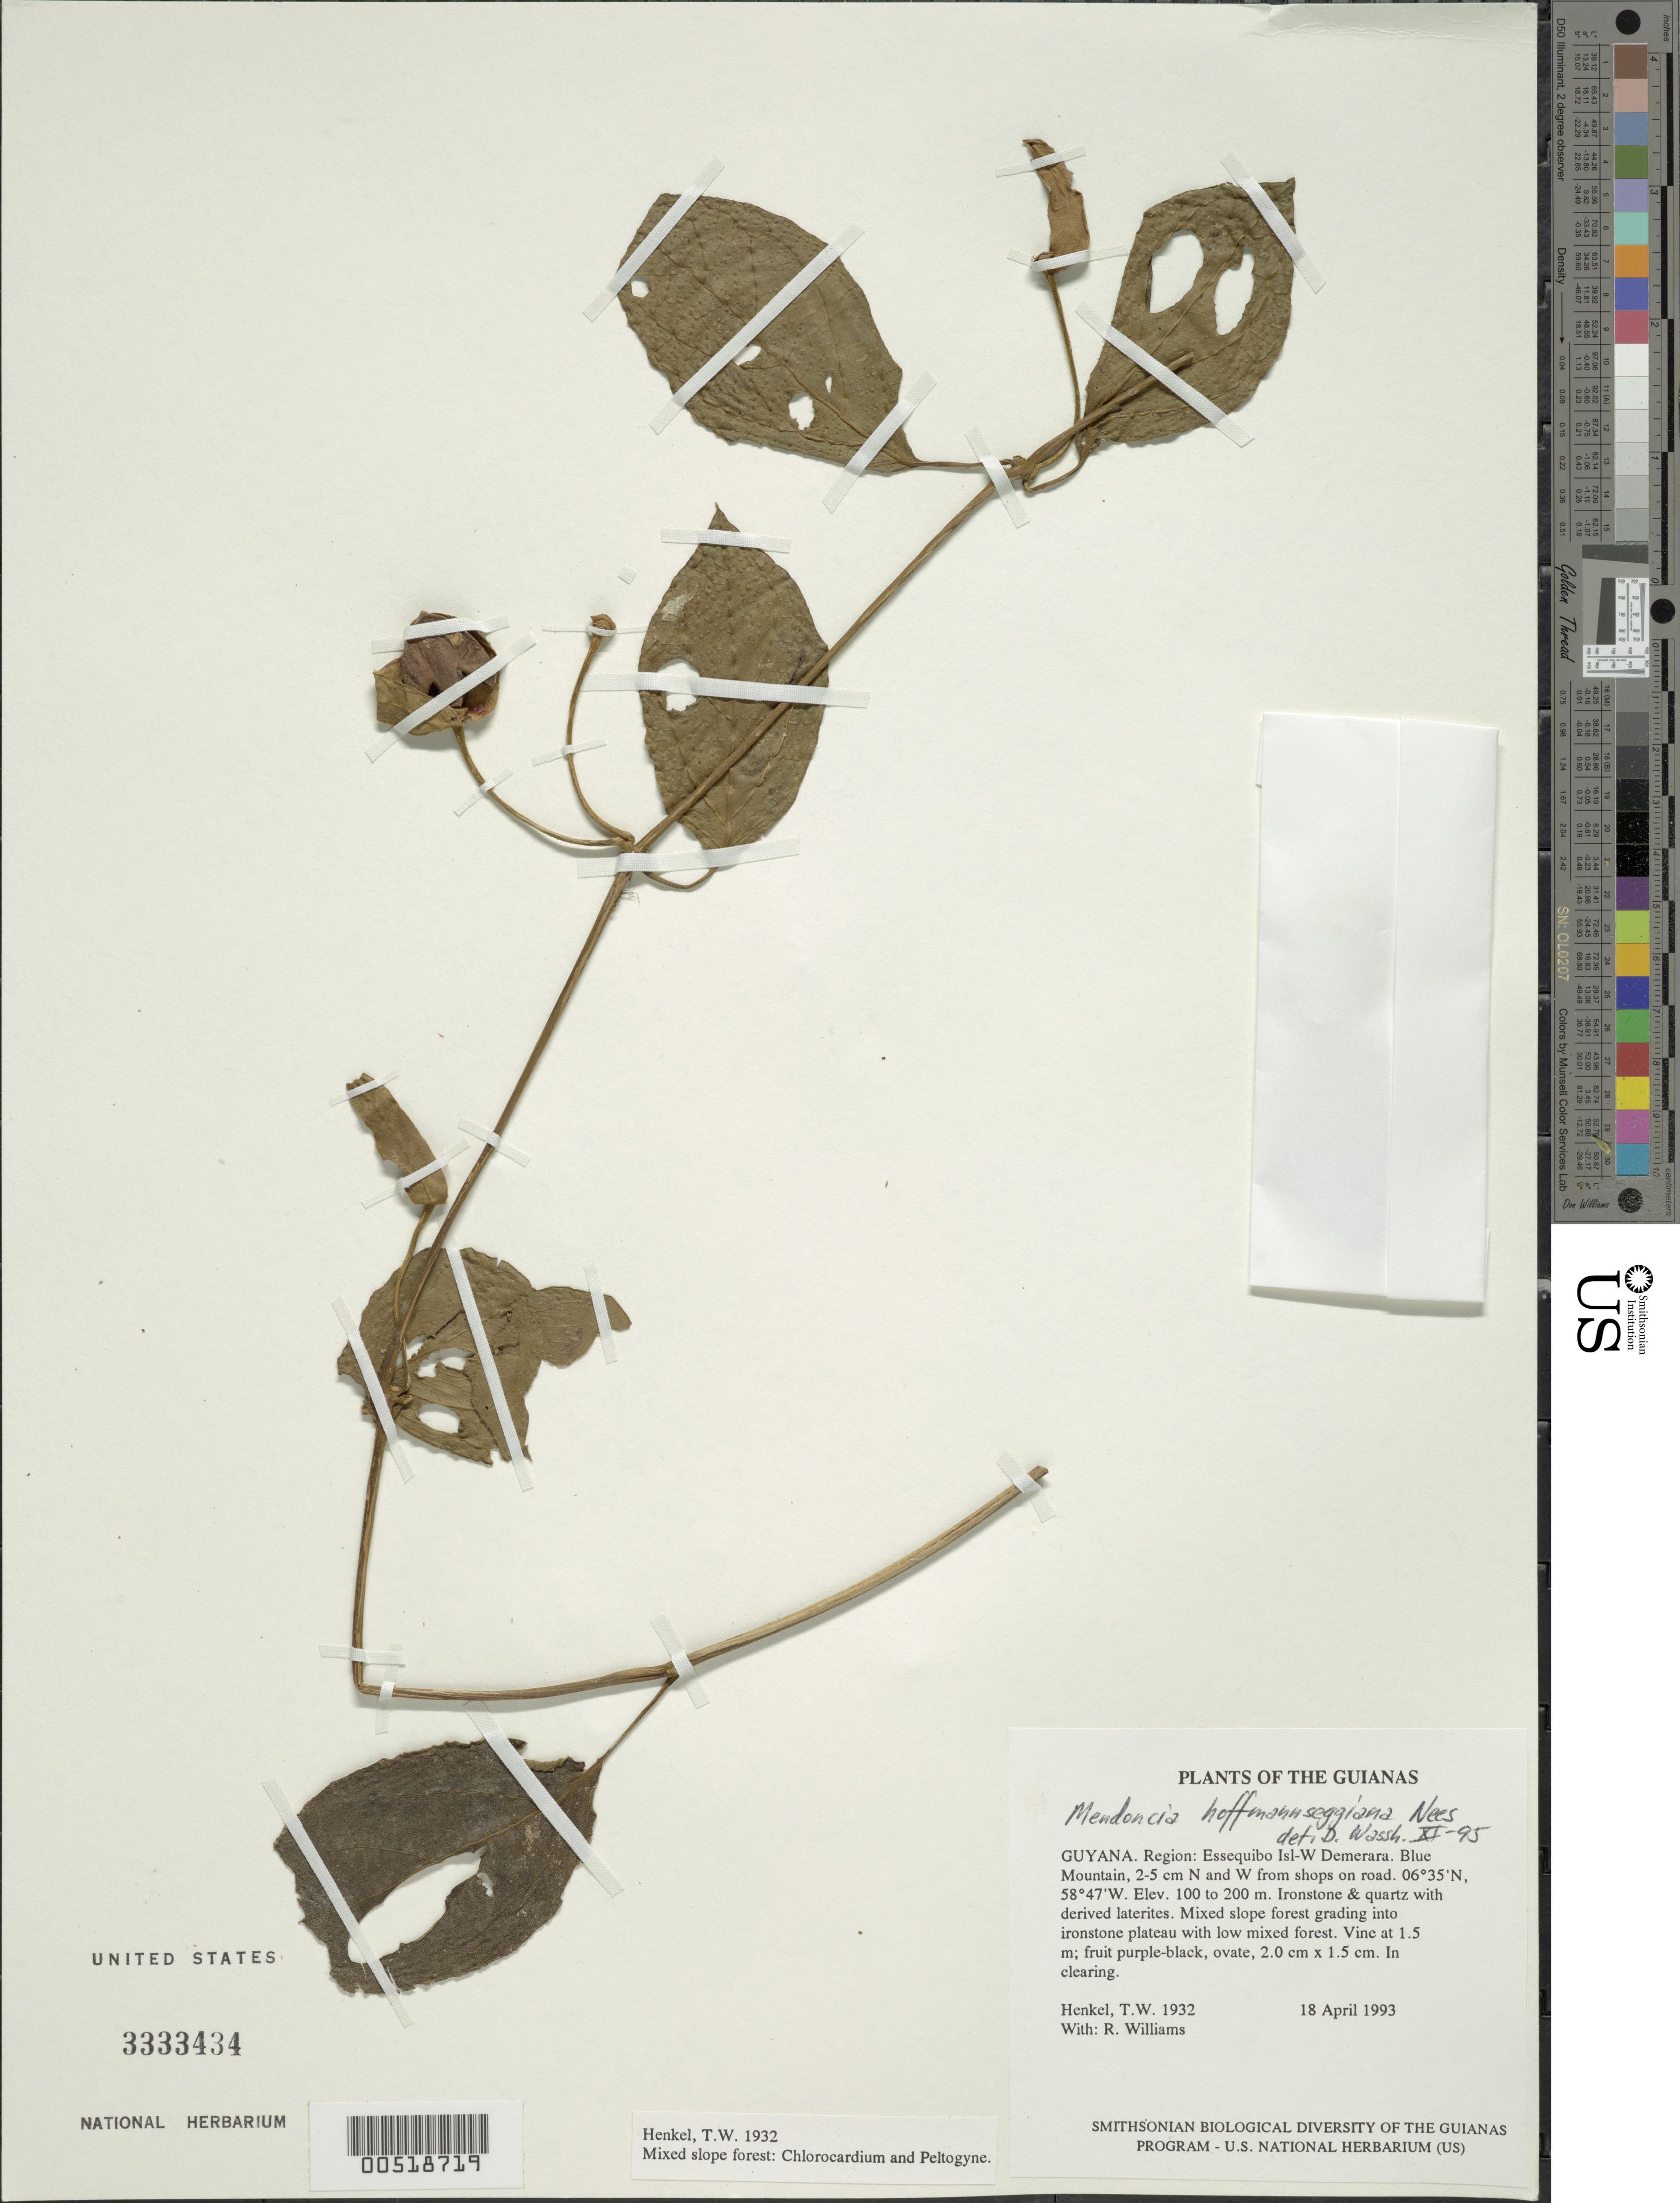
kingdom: Plantae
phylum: Tracheophyta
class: Magnoliopsida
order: Lamiales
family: Acanthaceae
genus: Mendoncia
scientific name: Mendoncia hoffmannseggiana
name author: Nees in DC.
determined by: Wasshausen, Dieter C., (BOT), Smithsonian Institution - National Museum of Natural History (UNITED STATES)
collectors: T. Henkel & R. Williams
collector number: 1932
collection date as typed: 18 April 1993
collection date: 1993-04-18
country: Guyana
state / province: Essequibo Isl-W. Demerara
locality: Blue Mountain, 2-5 km N and W from shops on road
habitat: Ironstone & quartz with derived laterites. Mixed slope forest grading into ironstone plateau with low mixed forest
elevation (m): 100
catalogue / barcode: US 3333435